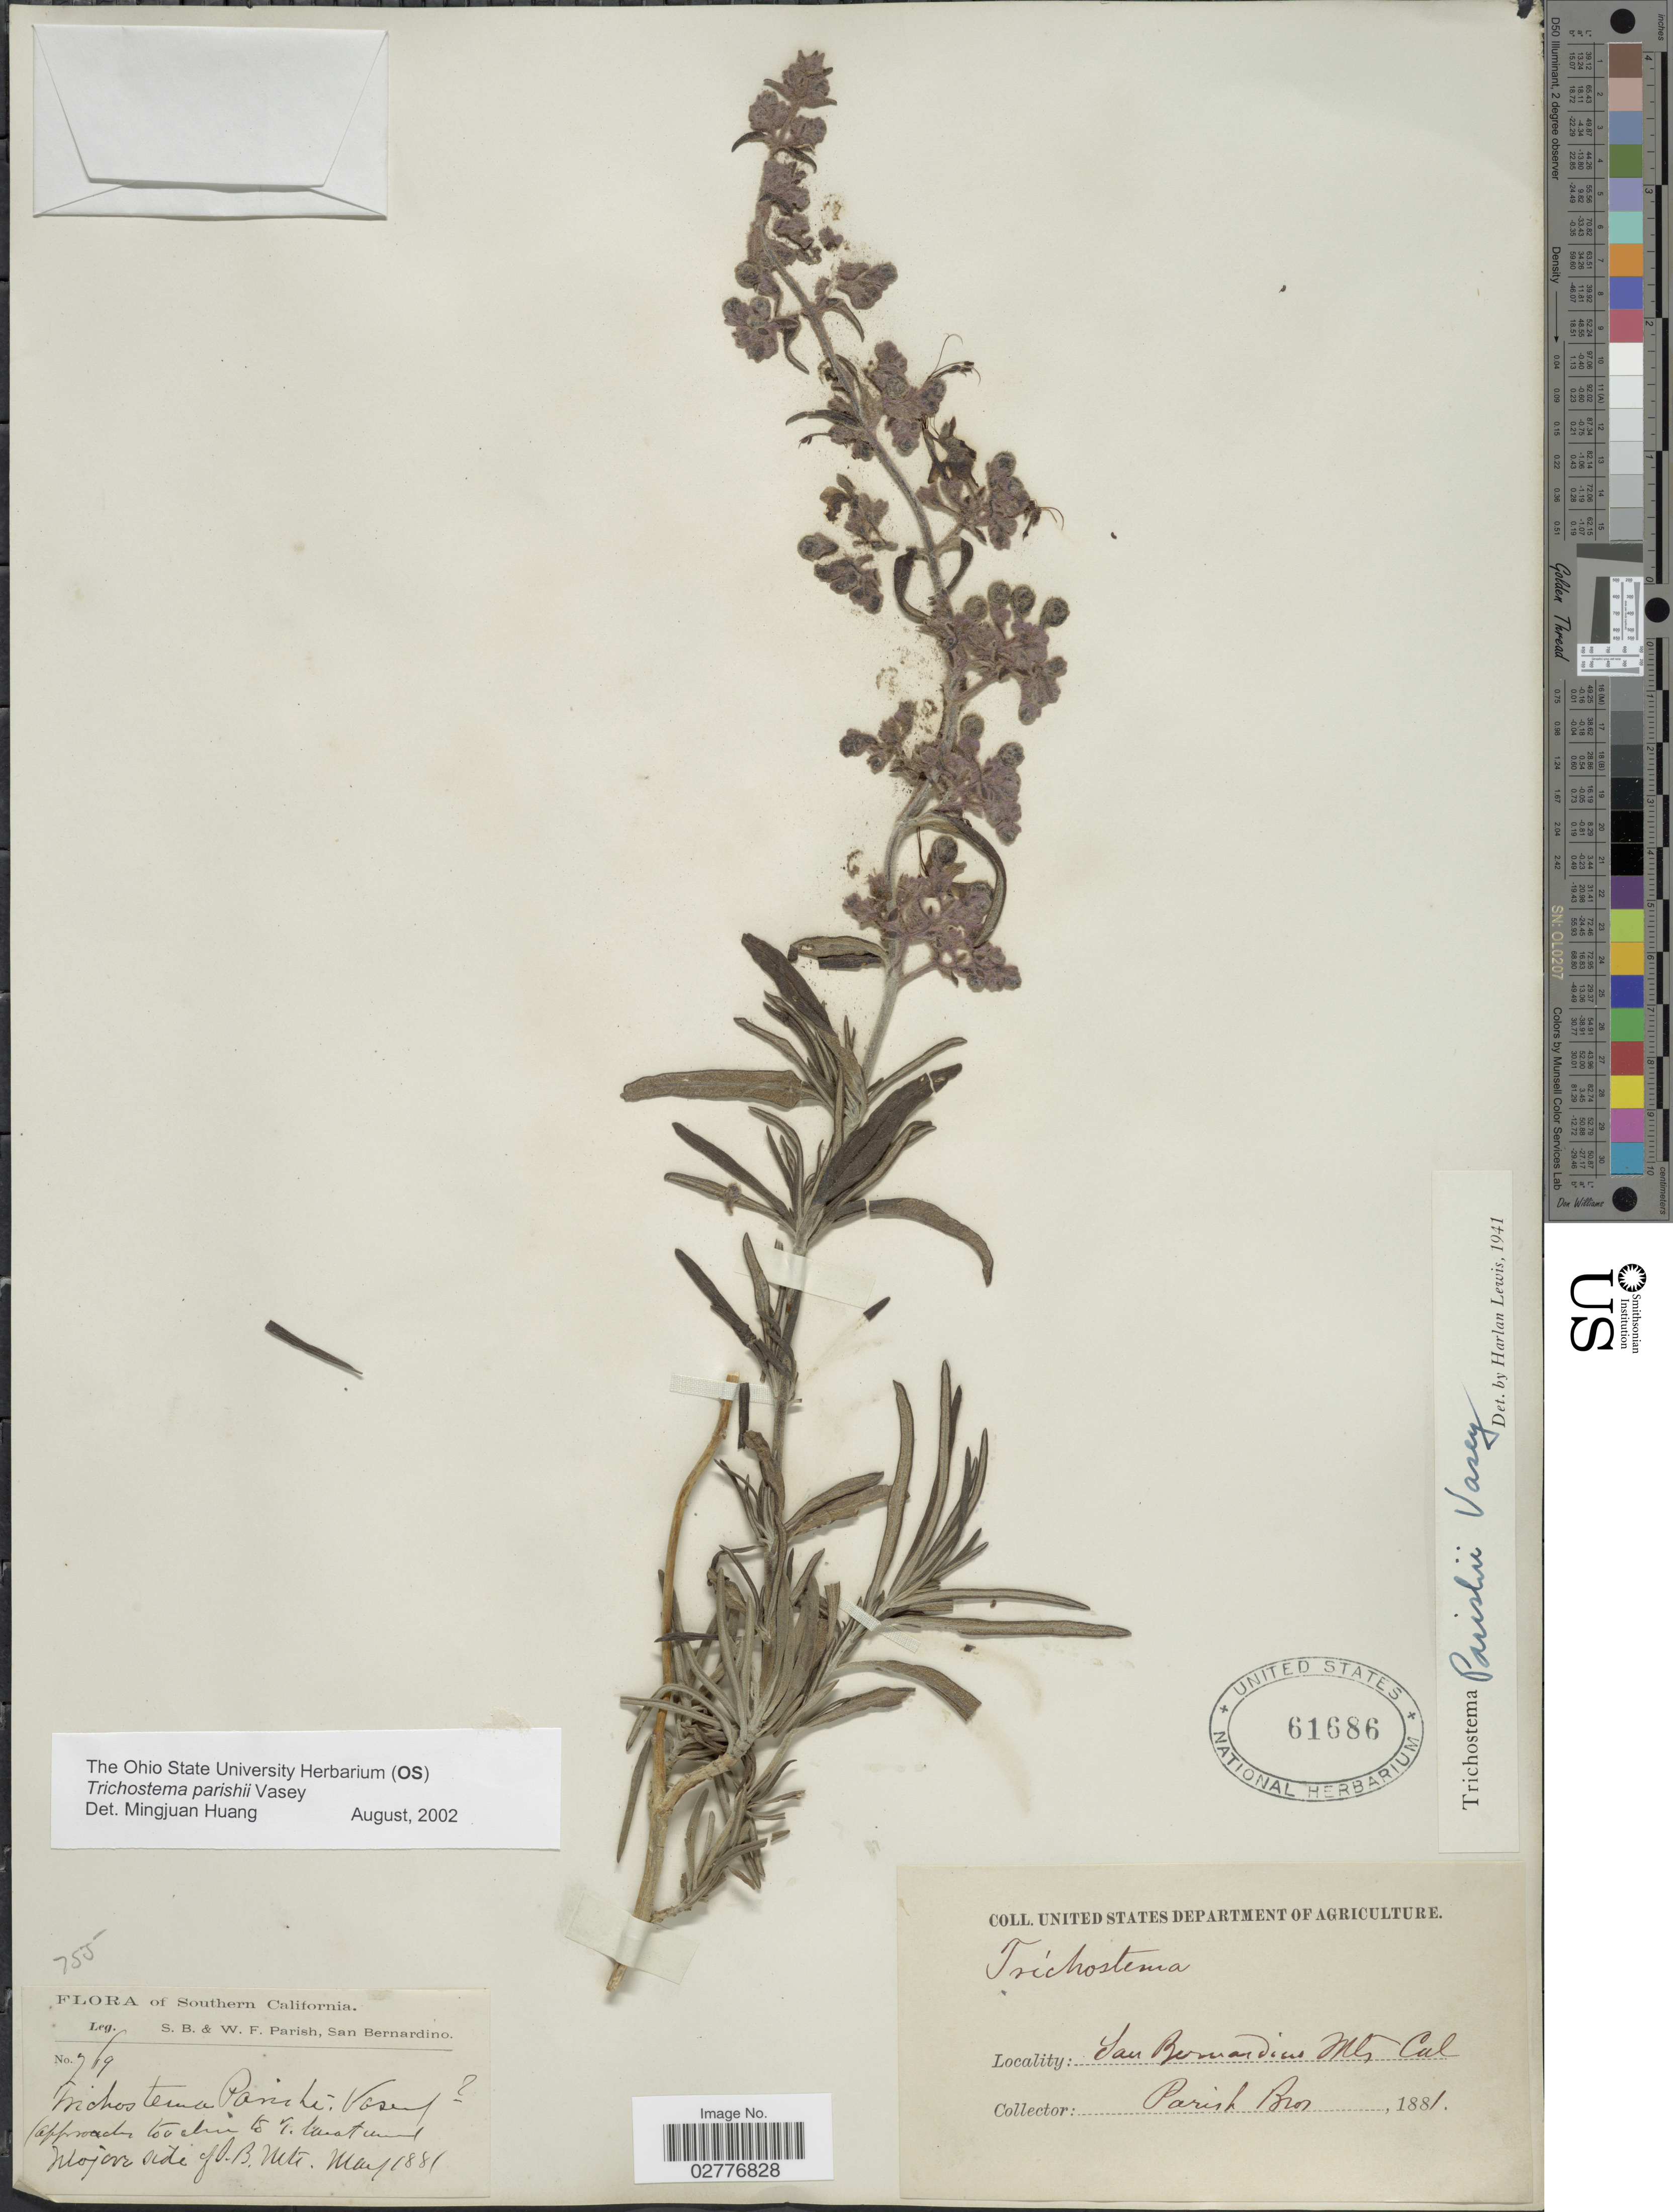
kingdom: Plantae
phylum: Tracheophyta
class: Magnoliopsida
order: Lamiales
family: Lamiaceae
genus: Trichostema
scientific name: Trichostema parishii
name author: Vasey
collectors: S. B. Parish & W. F. Parish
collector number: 769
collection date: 1881-05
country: United States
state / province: California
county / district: San Bernardino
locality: Southern California. San Bernardino Mts, Westward Mojave side of S.B. Mts.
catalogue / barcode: US 61686